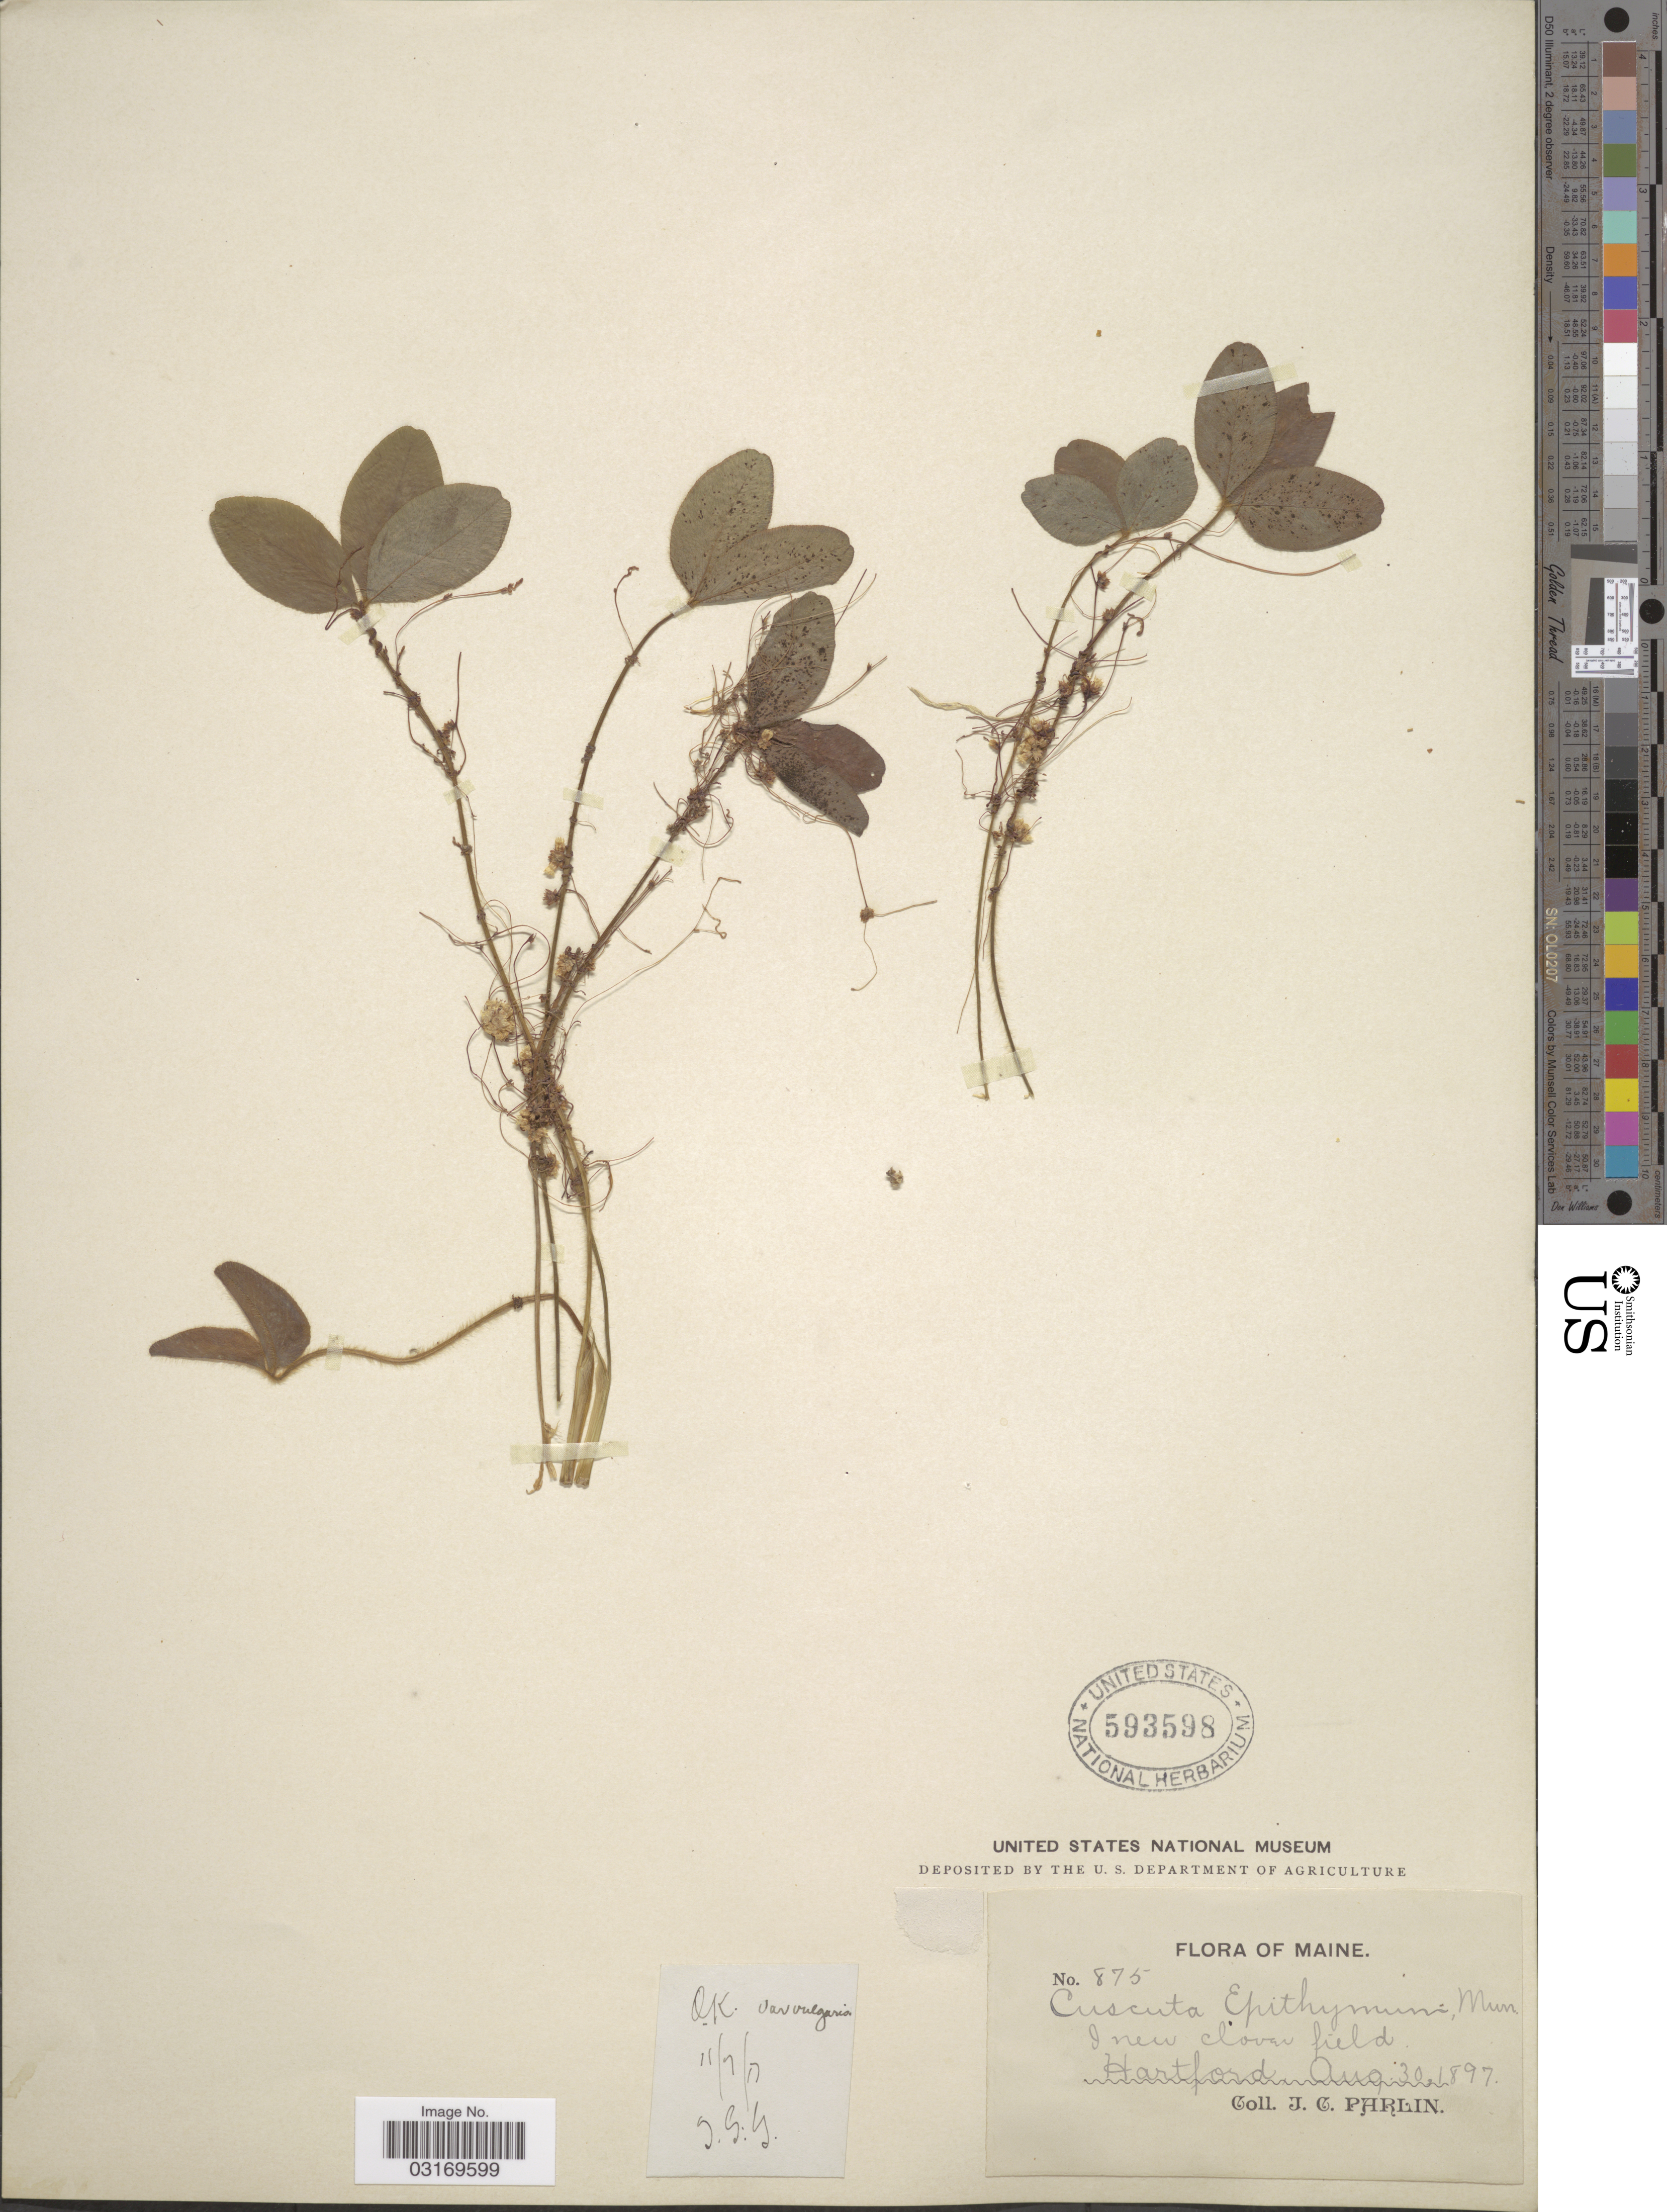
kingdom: Plantae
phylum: Tracheophyta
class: Magnoliopsida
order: Solanales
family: Convolvulaceae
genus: Cuscuta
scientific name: Cuscuta epithymum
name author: Murray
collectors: J. Parlin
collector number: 875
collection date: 1897-08-30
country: United States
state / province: Maine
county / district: Oxford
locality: Hartford.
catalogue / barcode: US 593598